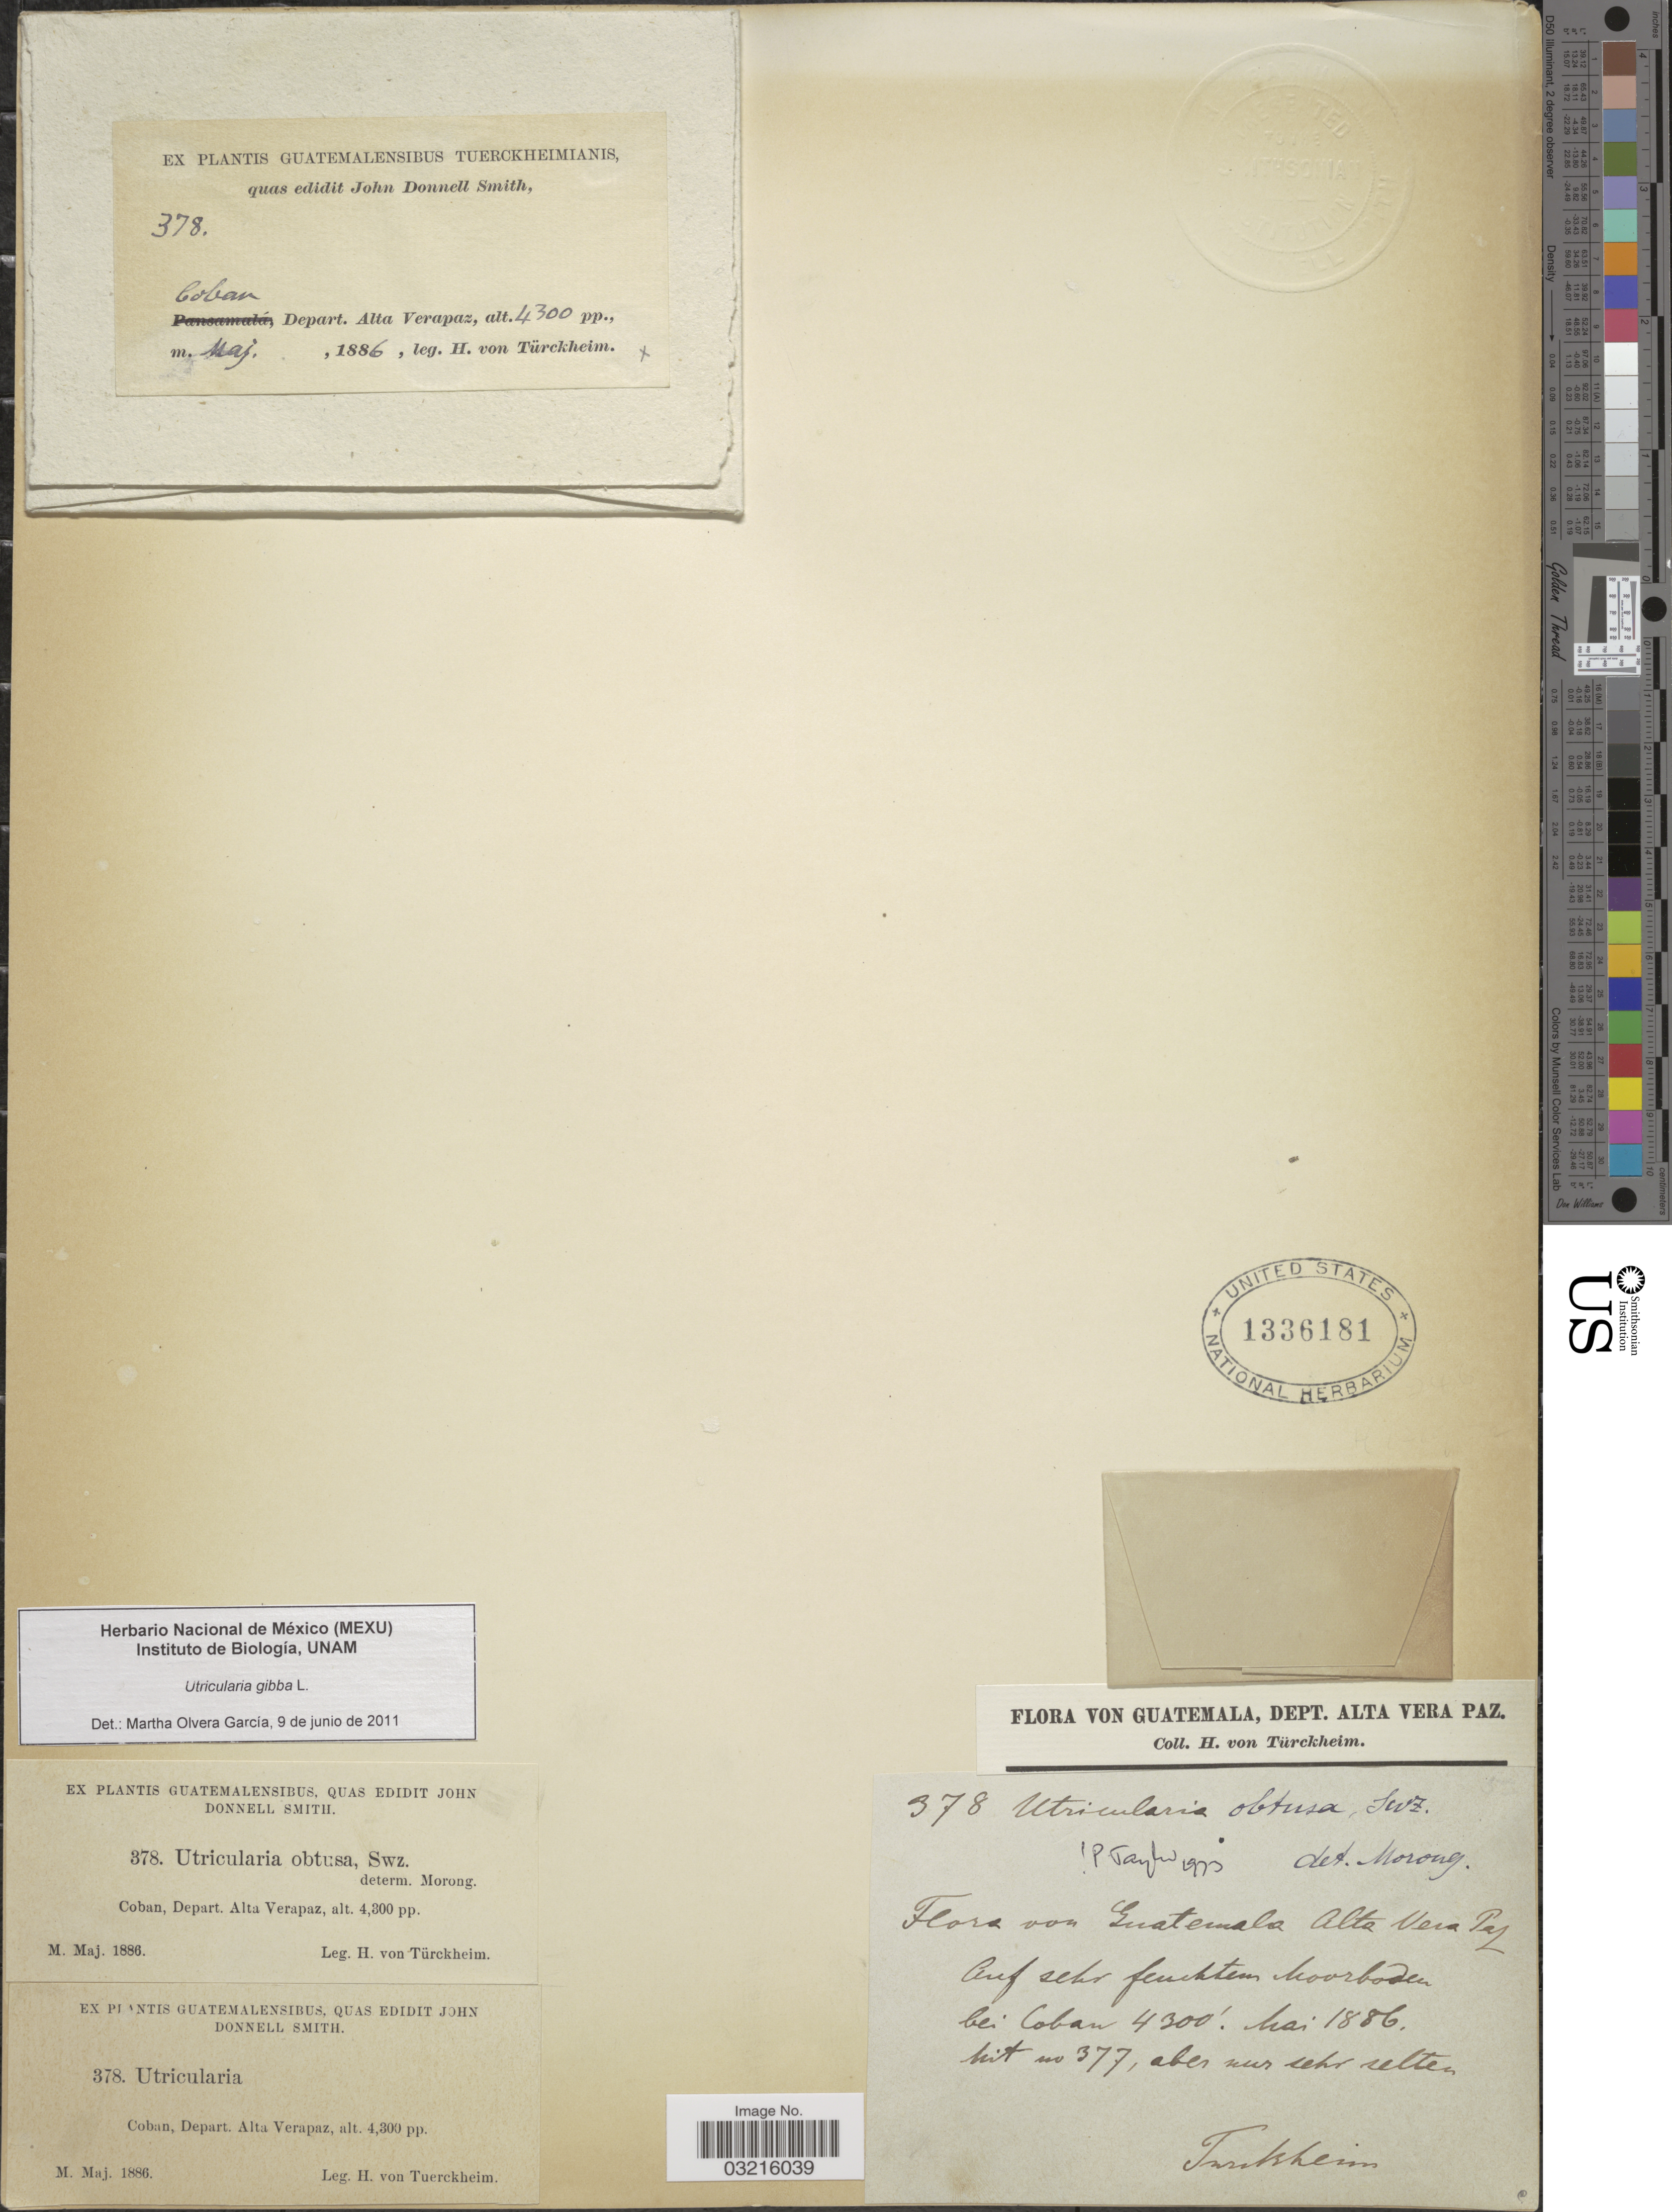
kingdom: Plantae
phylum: Tracheophyta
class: Magnoliopsida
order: Lamiales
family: Lentibulariaceae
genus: Utricularia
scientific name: Utricularia gibba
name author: L.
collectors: H. von Türckheim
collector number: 378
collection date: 1886-05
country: Guatemala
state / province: Alta Verapaz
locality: Coban, Depart. Alta Verapaz.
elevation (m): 1311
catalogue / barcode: US 1336181